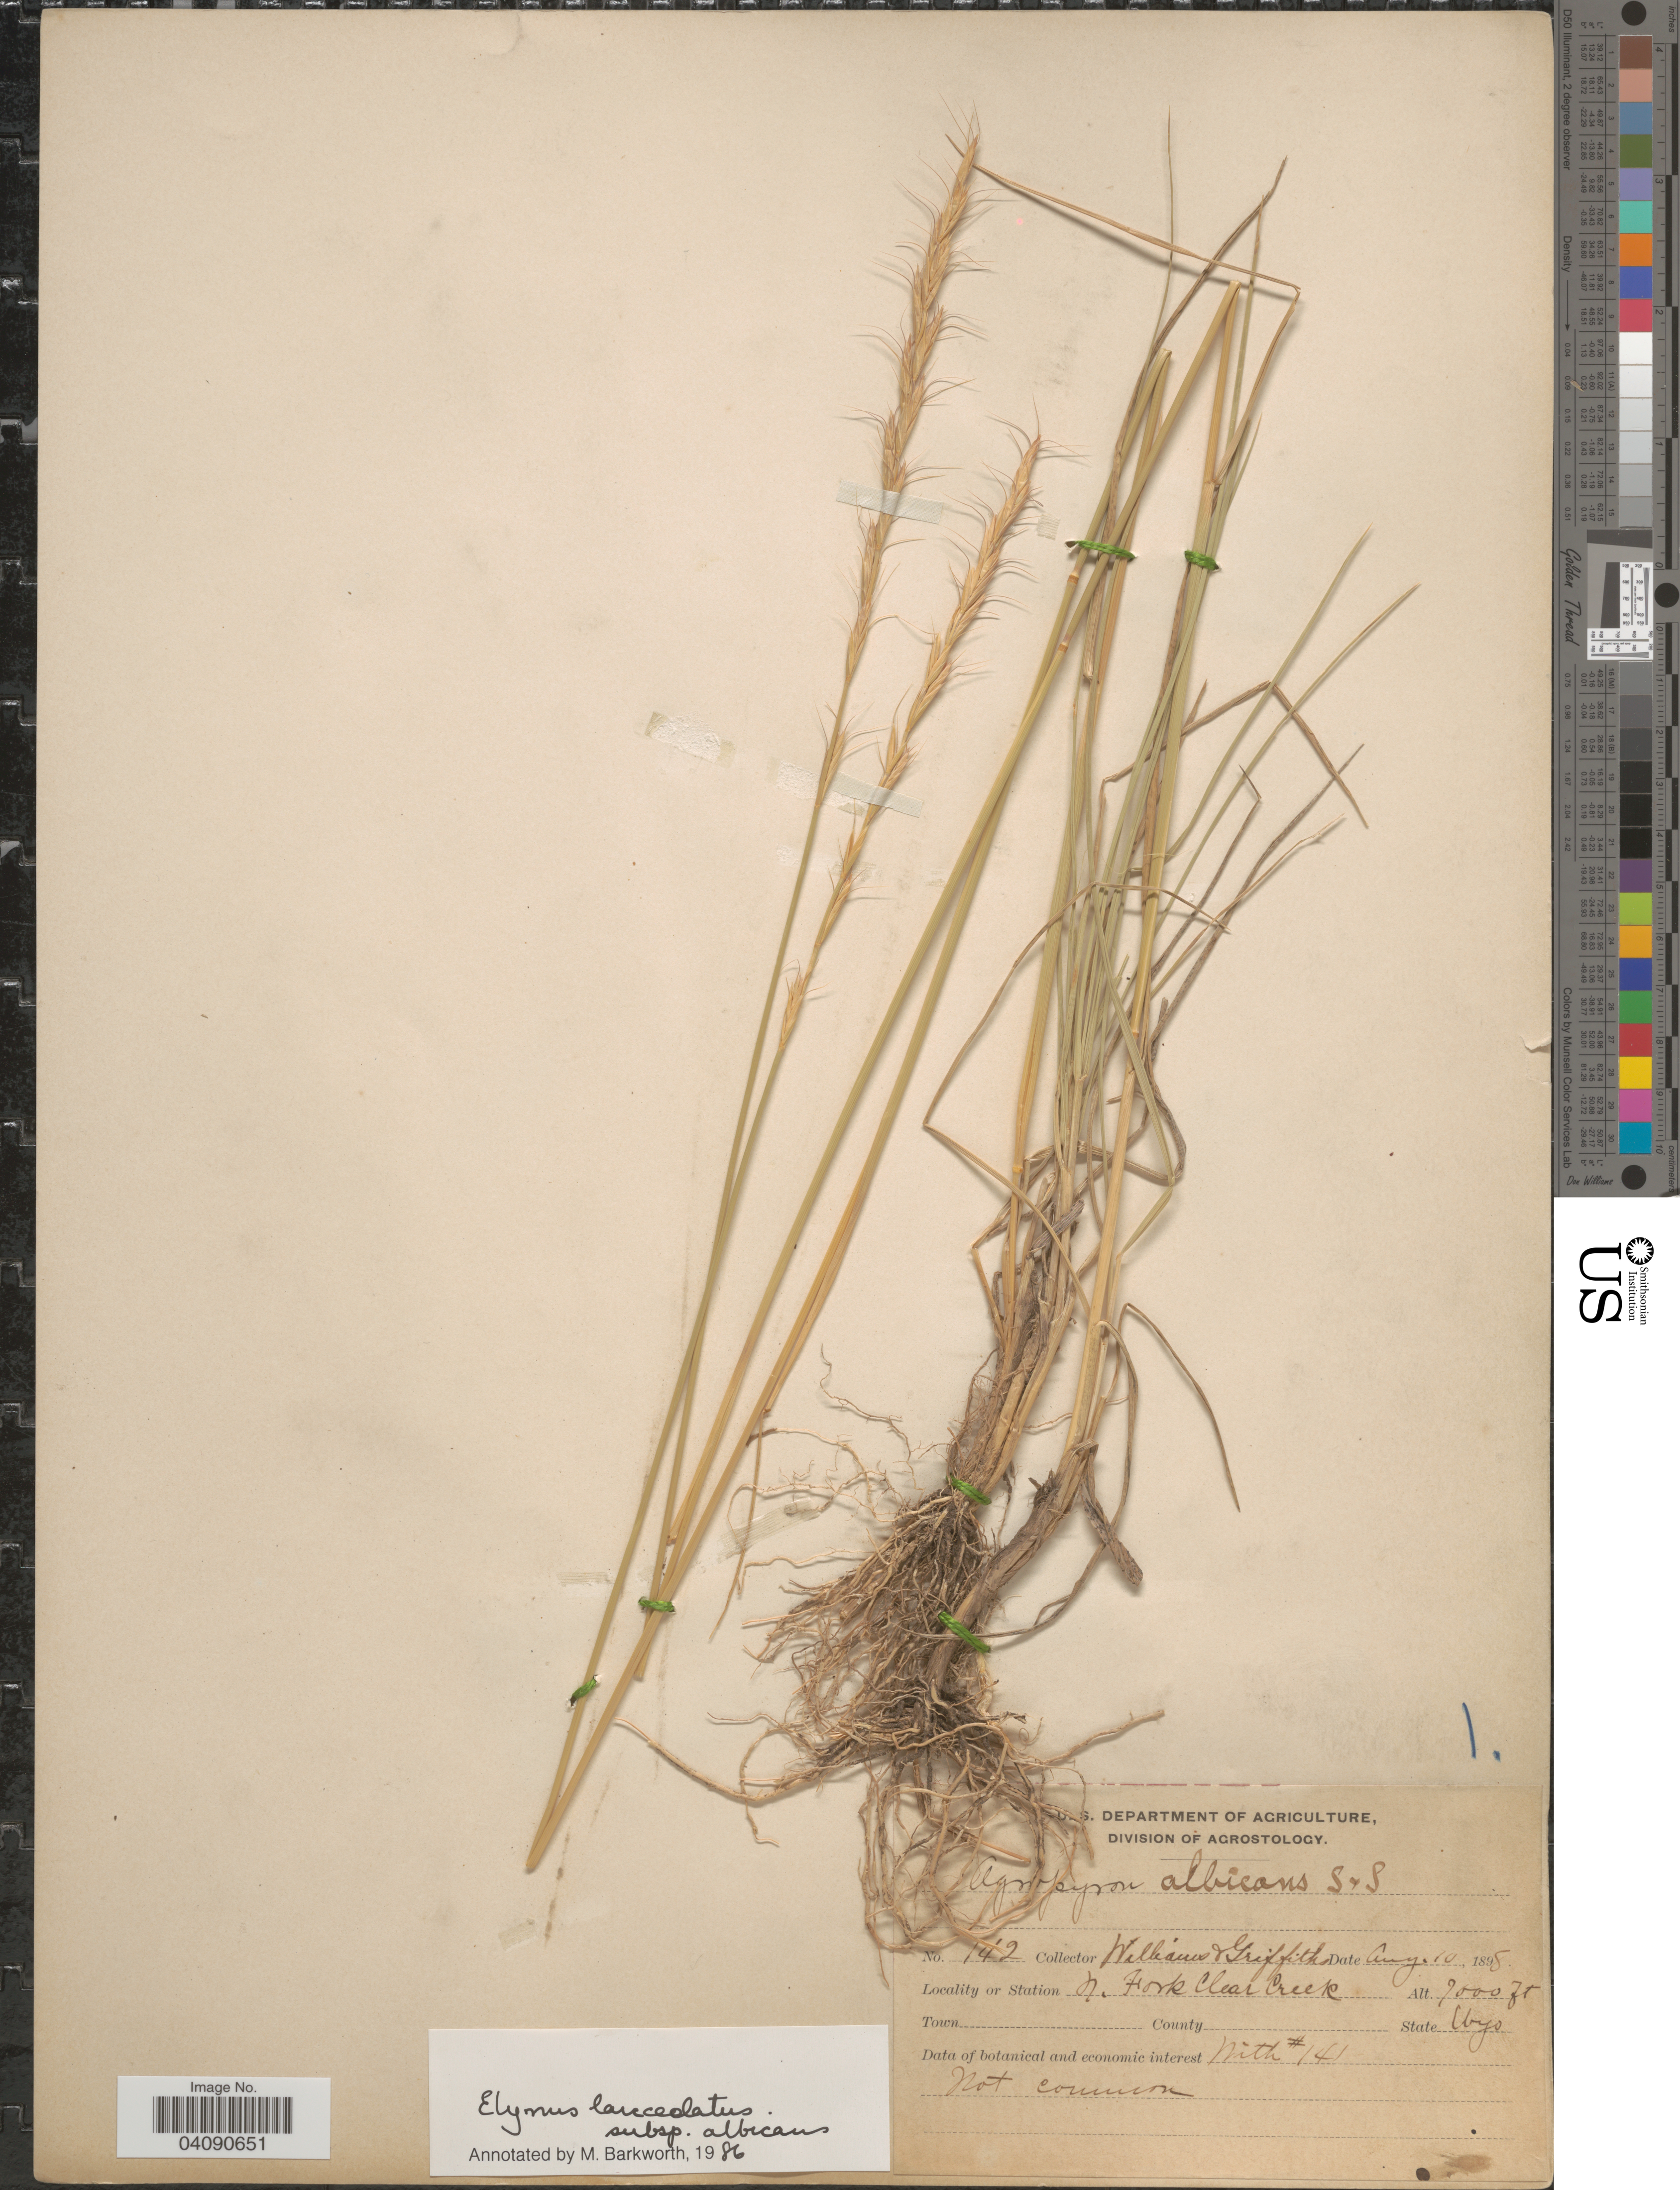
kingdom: Plantae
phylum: Tracheophyta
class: Liliopsida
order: Poales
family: Poaceae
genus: Elymus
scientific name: Elymus albicans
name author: (Scribn. & J.G. Sm.) Á. Löve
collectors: -- Williams & -- Griffiths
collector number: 142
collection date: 1898-08-10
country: United States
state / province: Wyoming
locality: N. Fork Clear Creek.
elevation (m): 2134